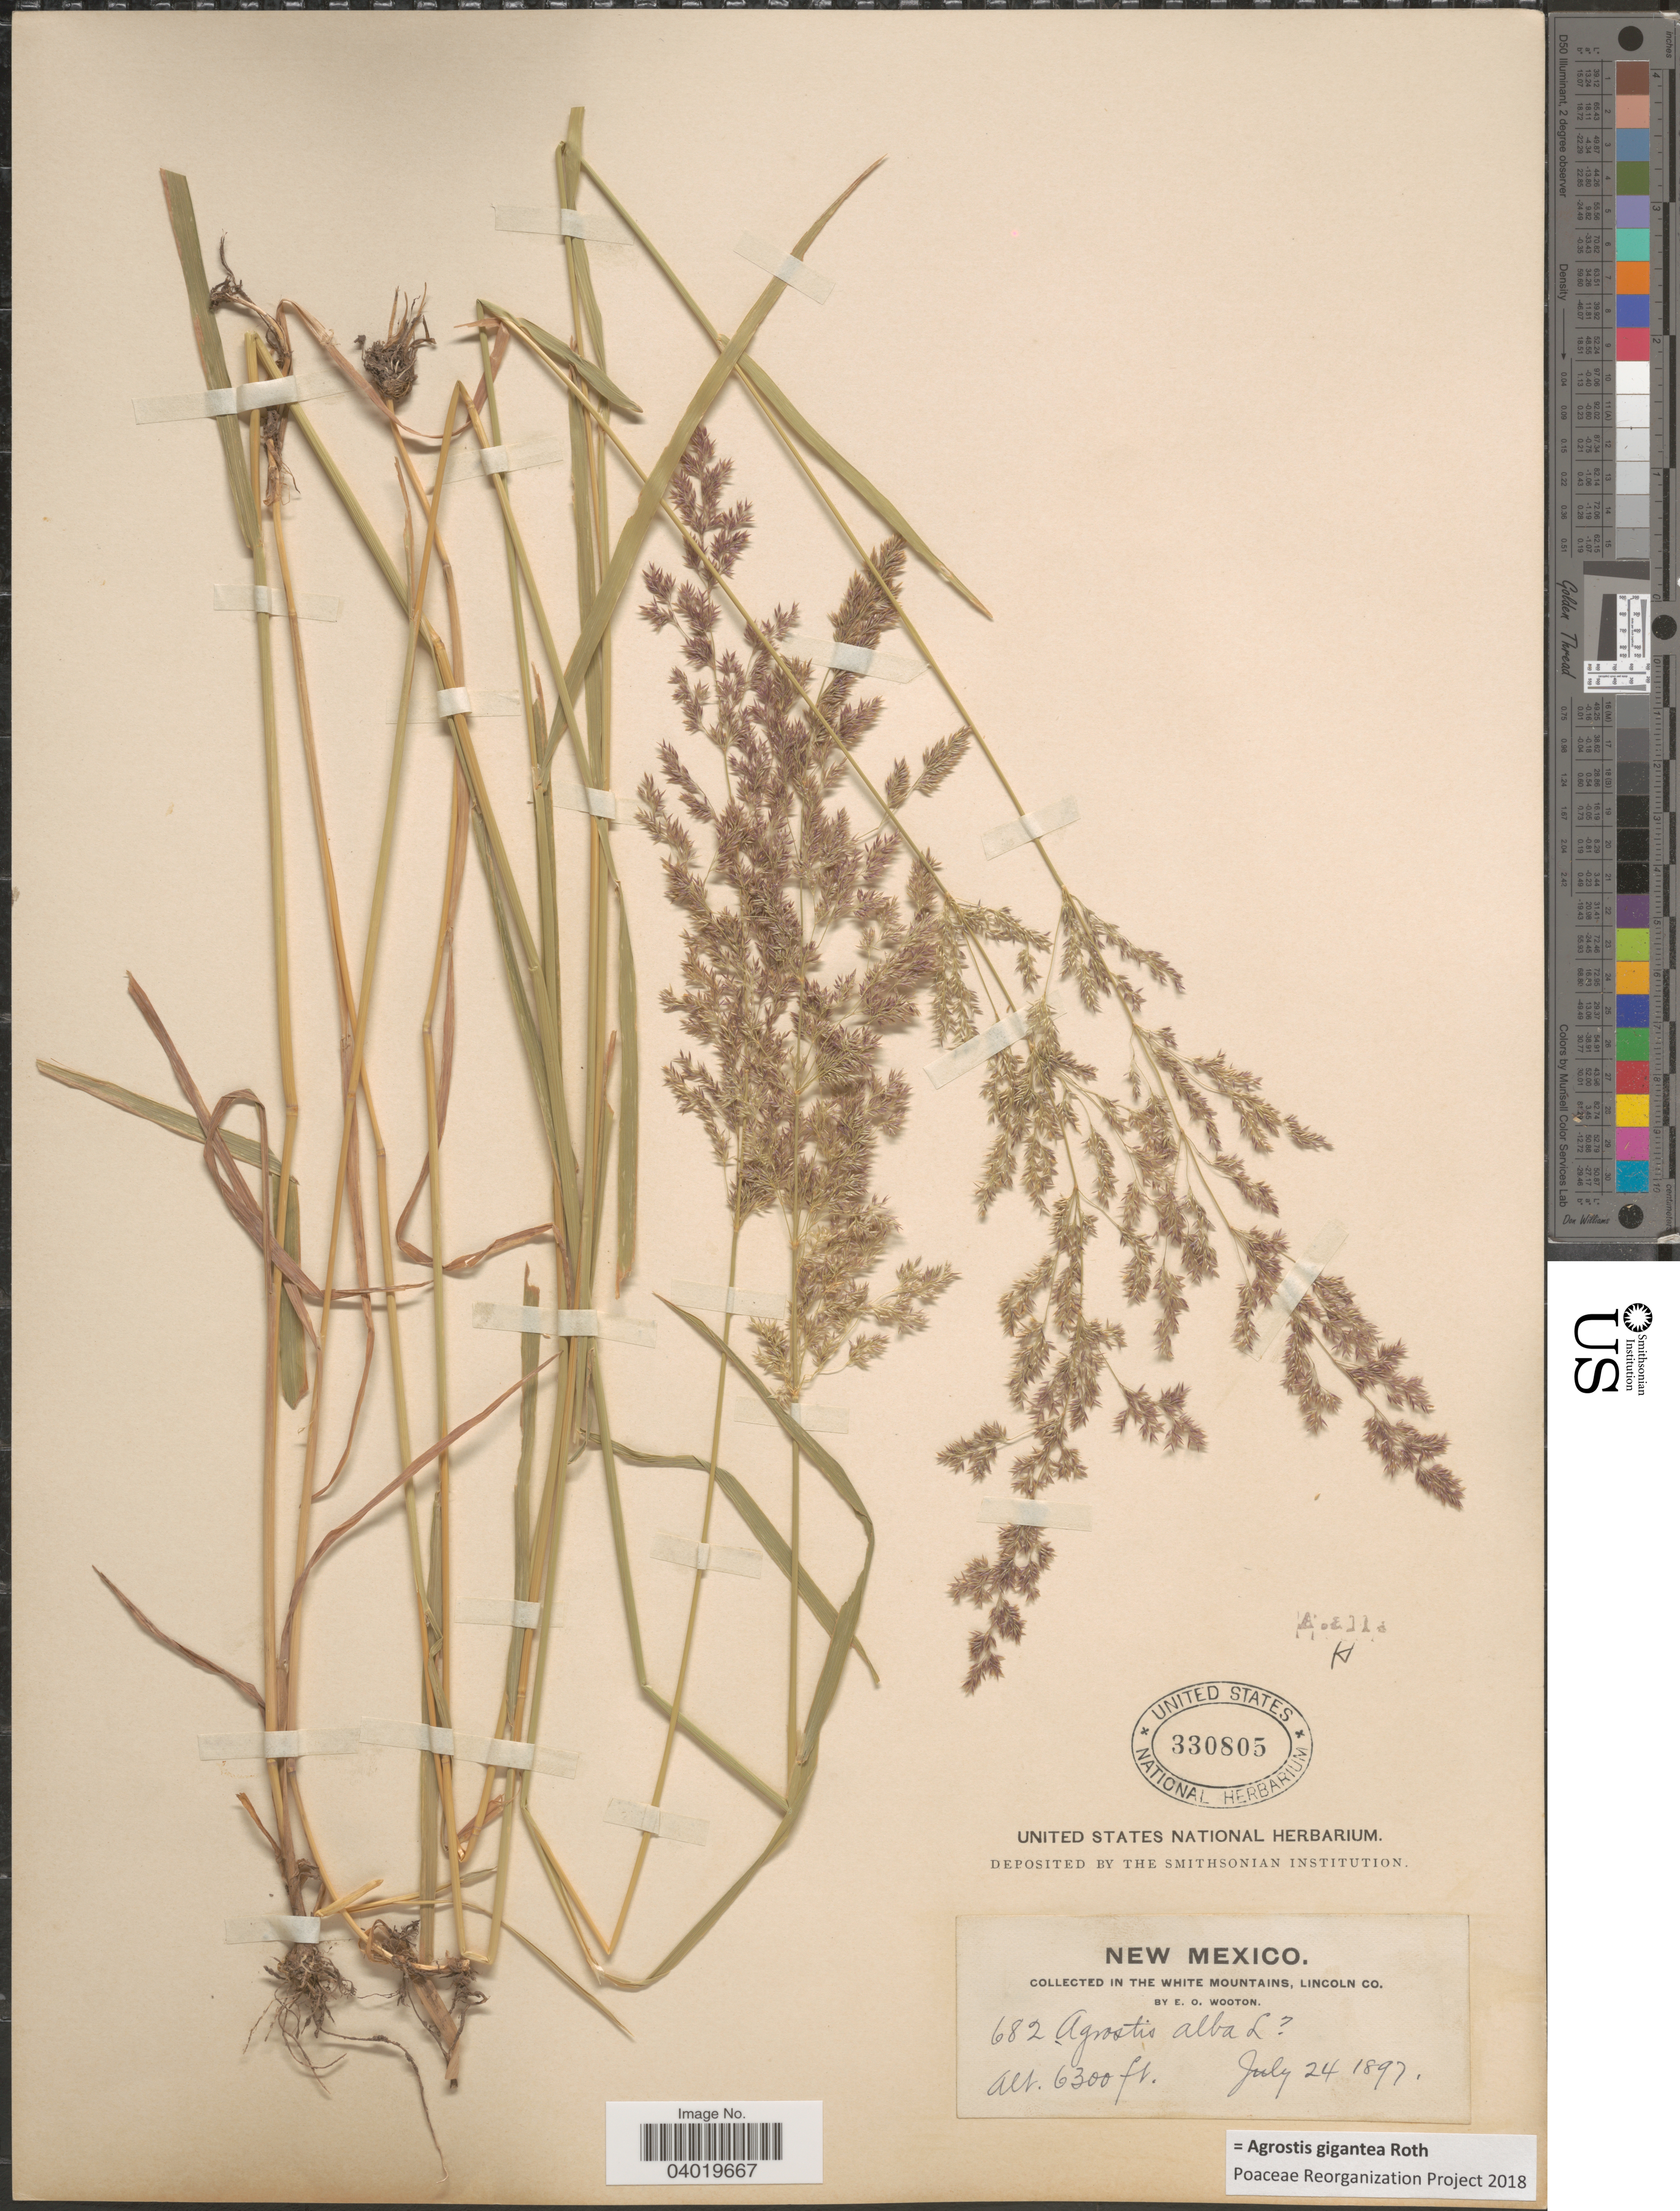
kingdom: Plantae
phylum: Tracheophyta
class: Liliopsida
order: Poales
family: Poaceae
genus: Agrostis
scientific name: Agrostis gigantea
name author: Roth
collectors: E. O. Wooton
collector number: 682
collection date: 1897-07-24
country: United States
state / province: New Mexico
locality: In the White Mountains, Lincoln Co.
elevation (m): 1920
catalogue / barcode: US 330805